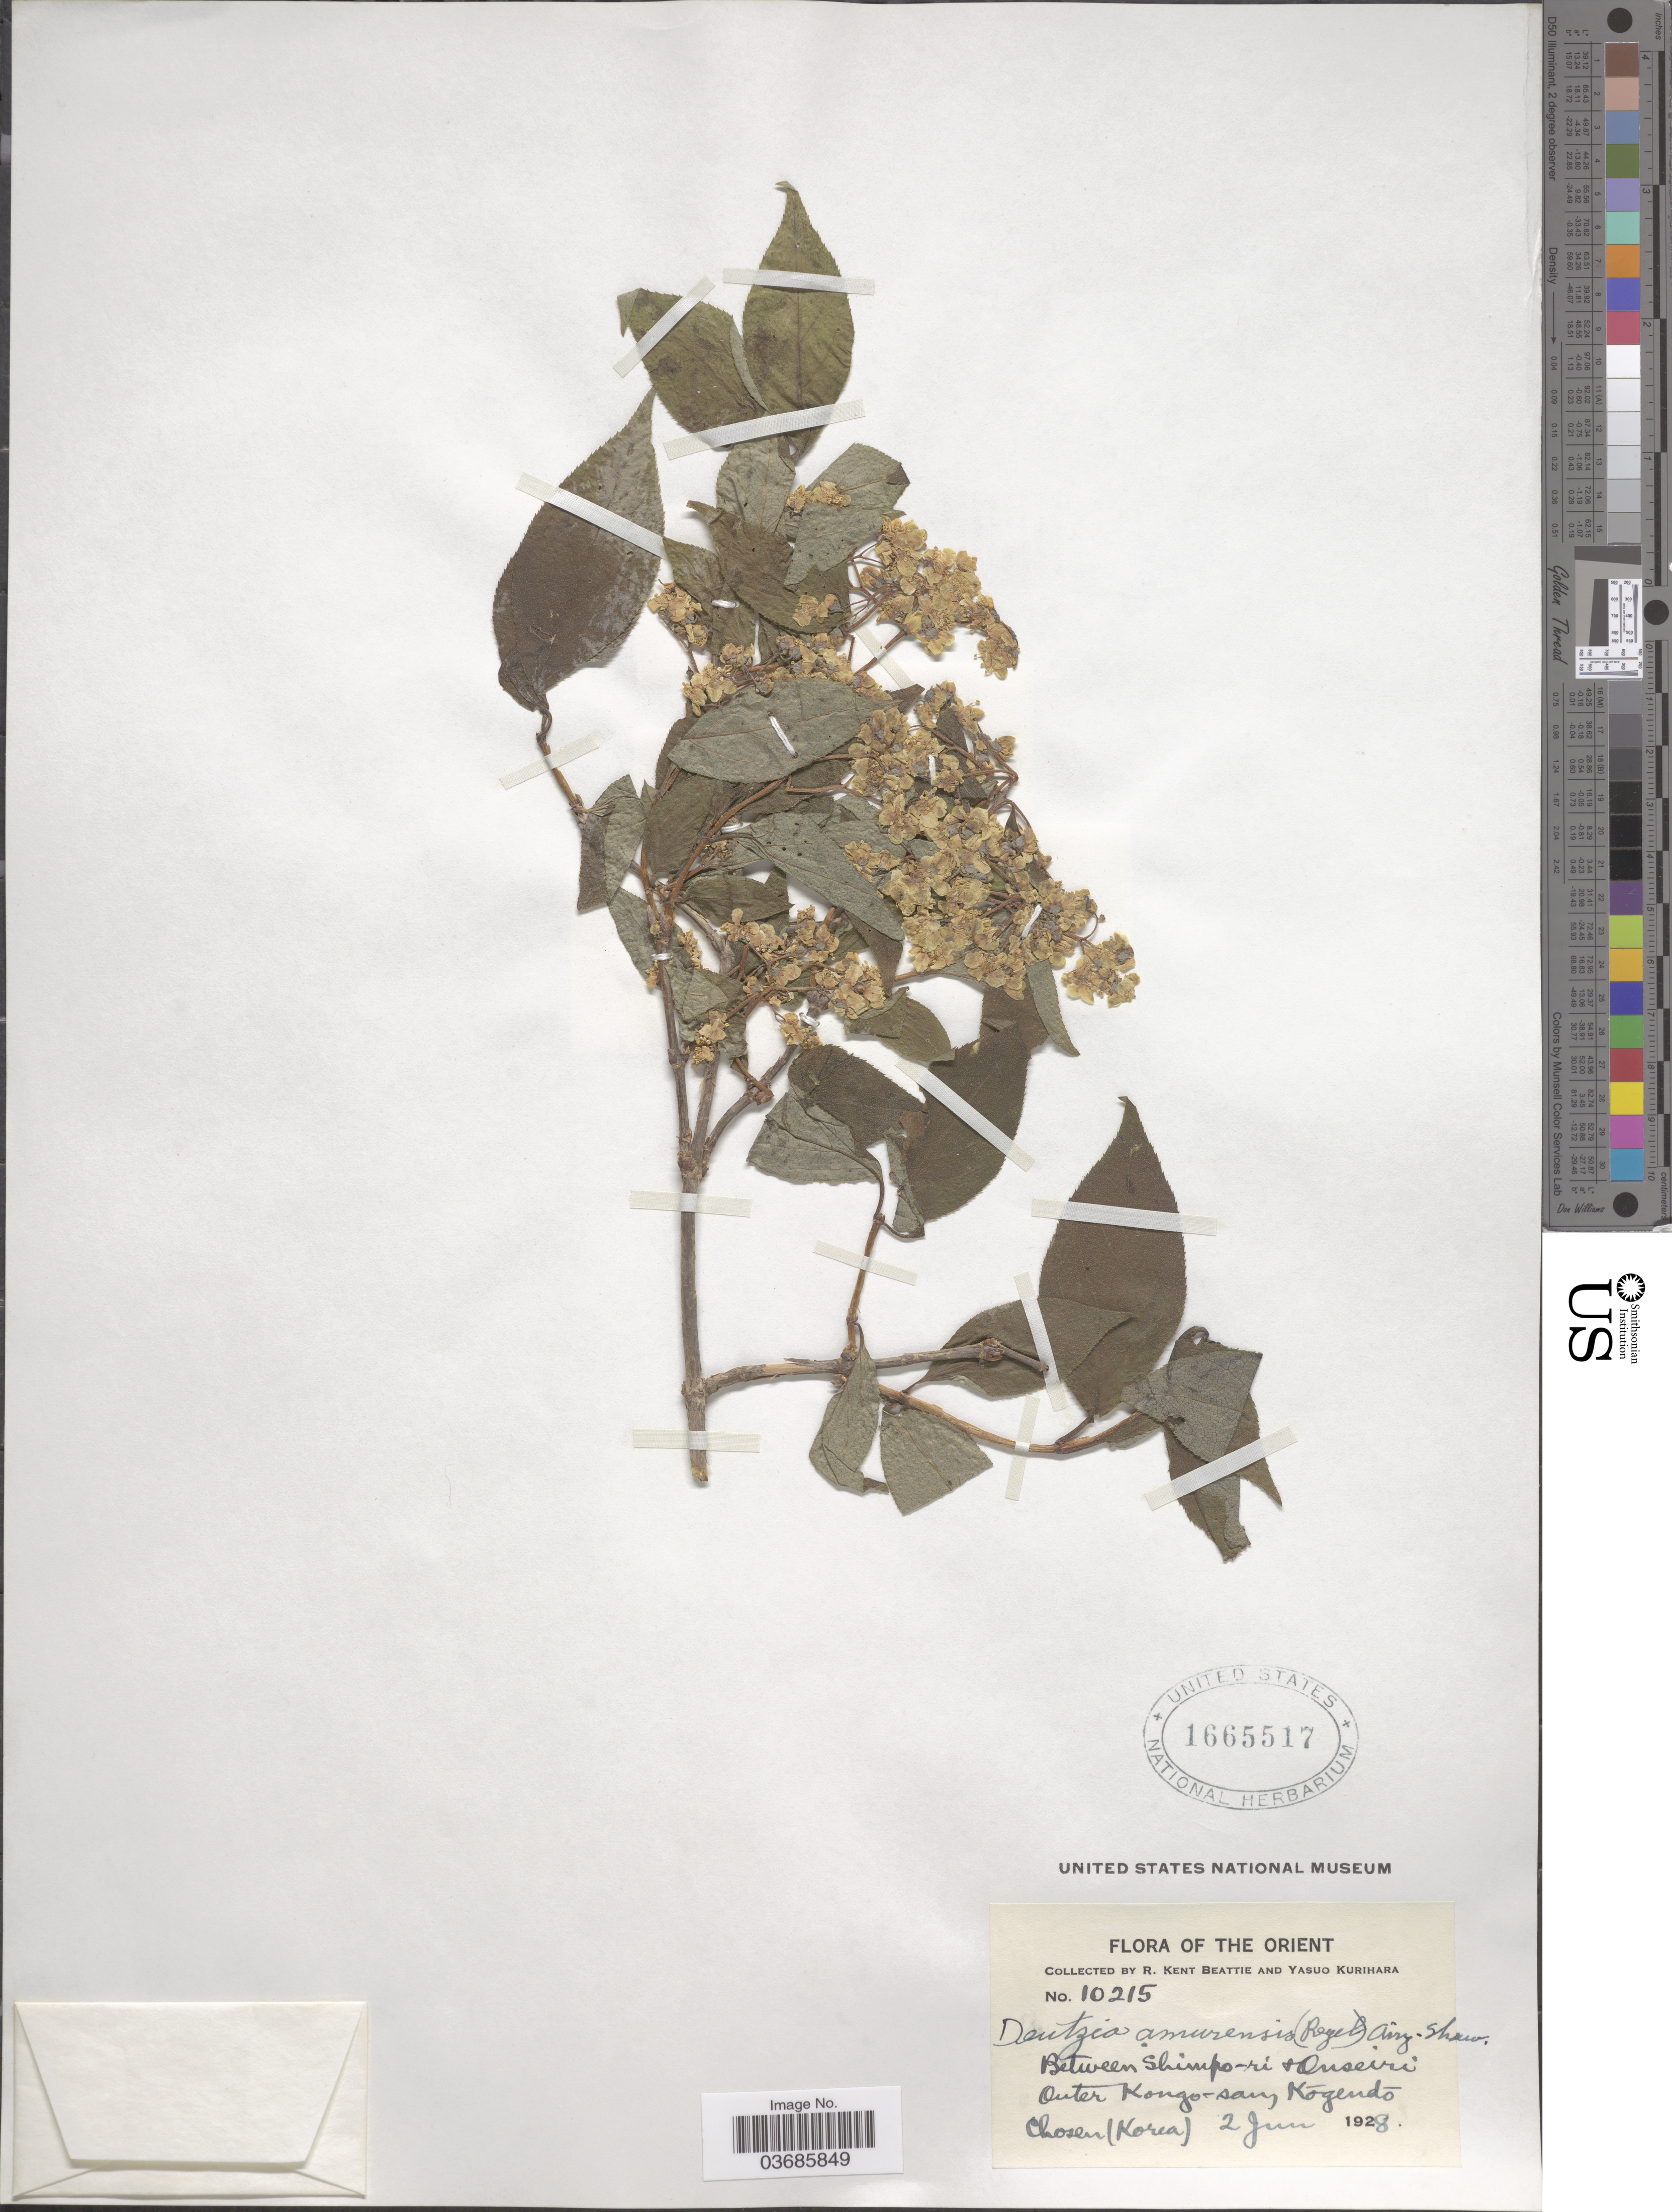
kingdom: Plantae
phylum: Tracheophyta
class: Magnoliopsida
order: Cornales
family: Hydrangeaceae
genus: Deutzia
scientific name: Deutzia amurensis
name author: (Regel) Airy Shaw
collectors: R. K. Beattie & Y. Kurihara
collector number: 10215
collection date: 1928-06-02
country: North Korea / South Korea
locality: Orient. Between Shimpo-ri + Onseiri Outer Kongo-san, Kogendo Chosen (Korea).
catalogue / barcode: US 1665517